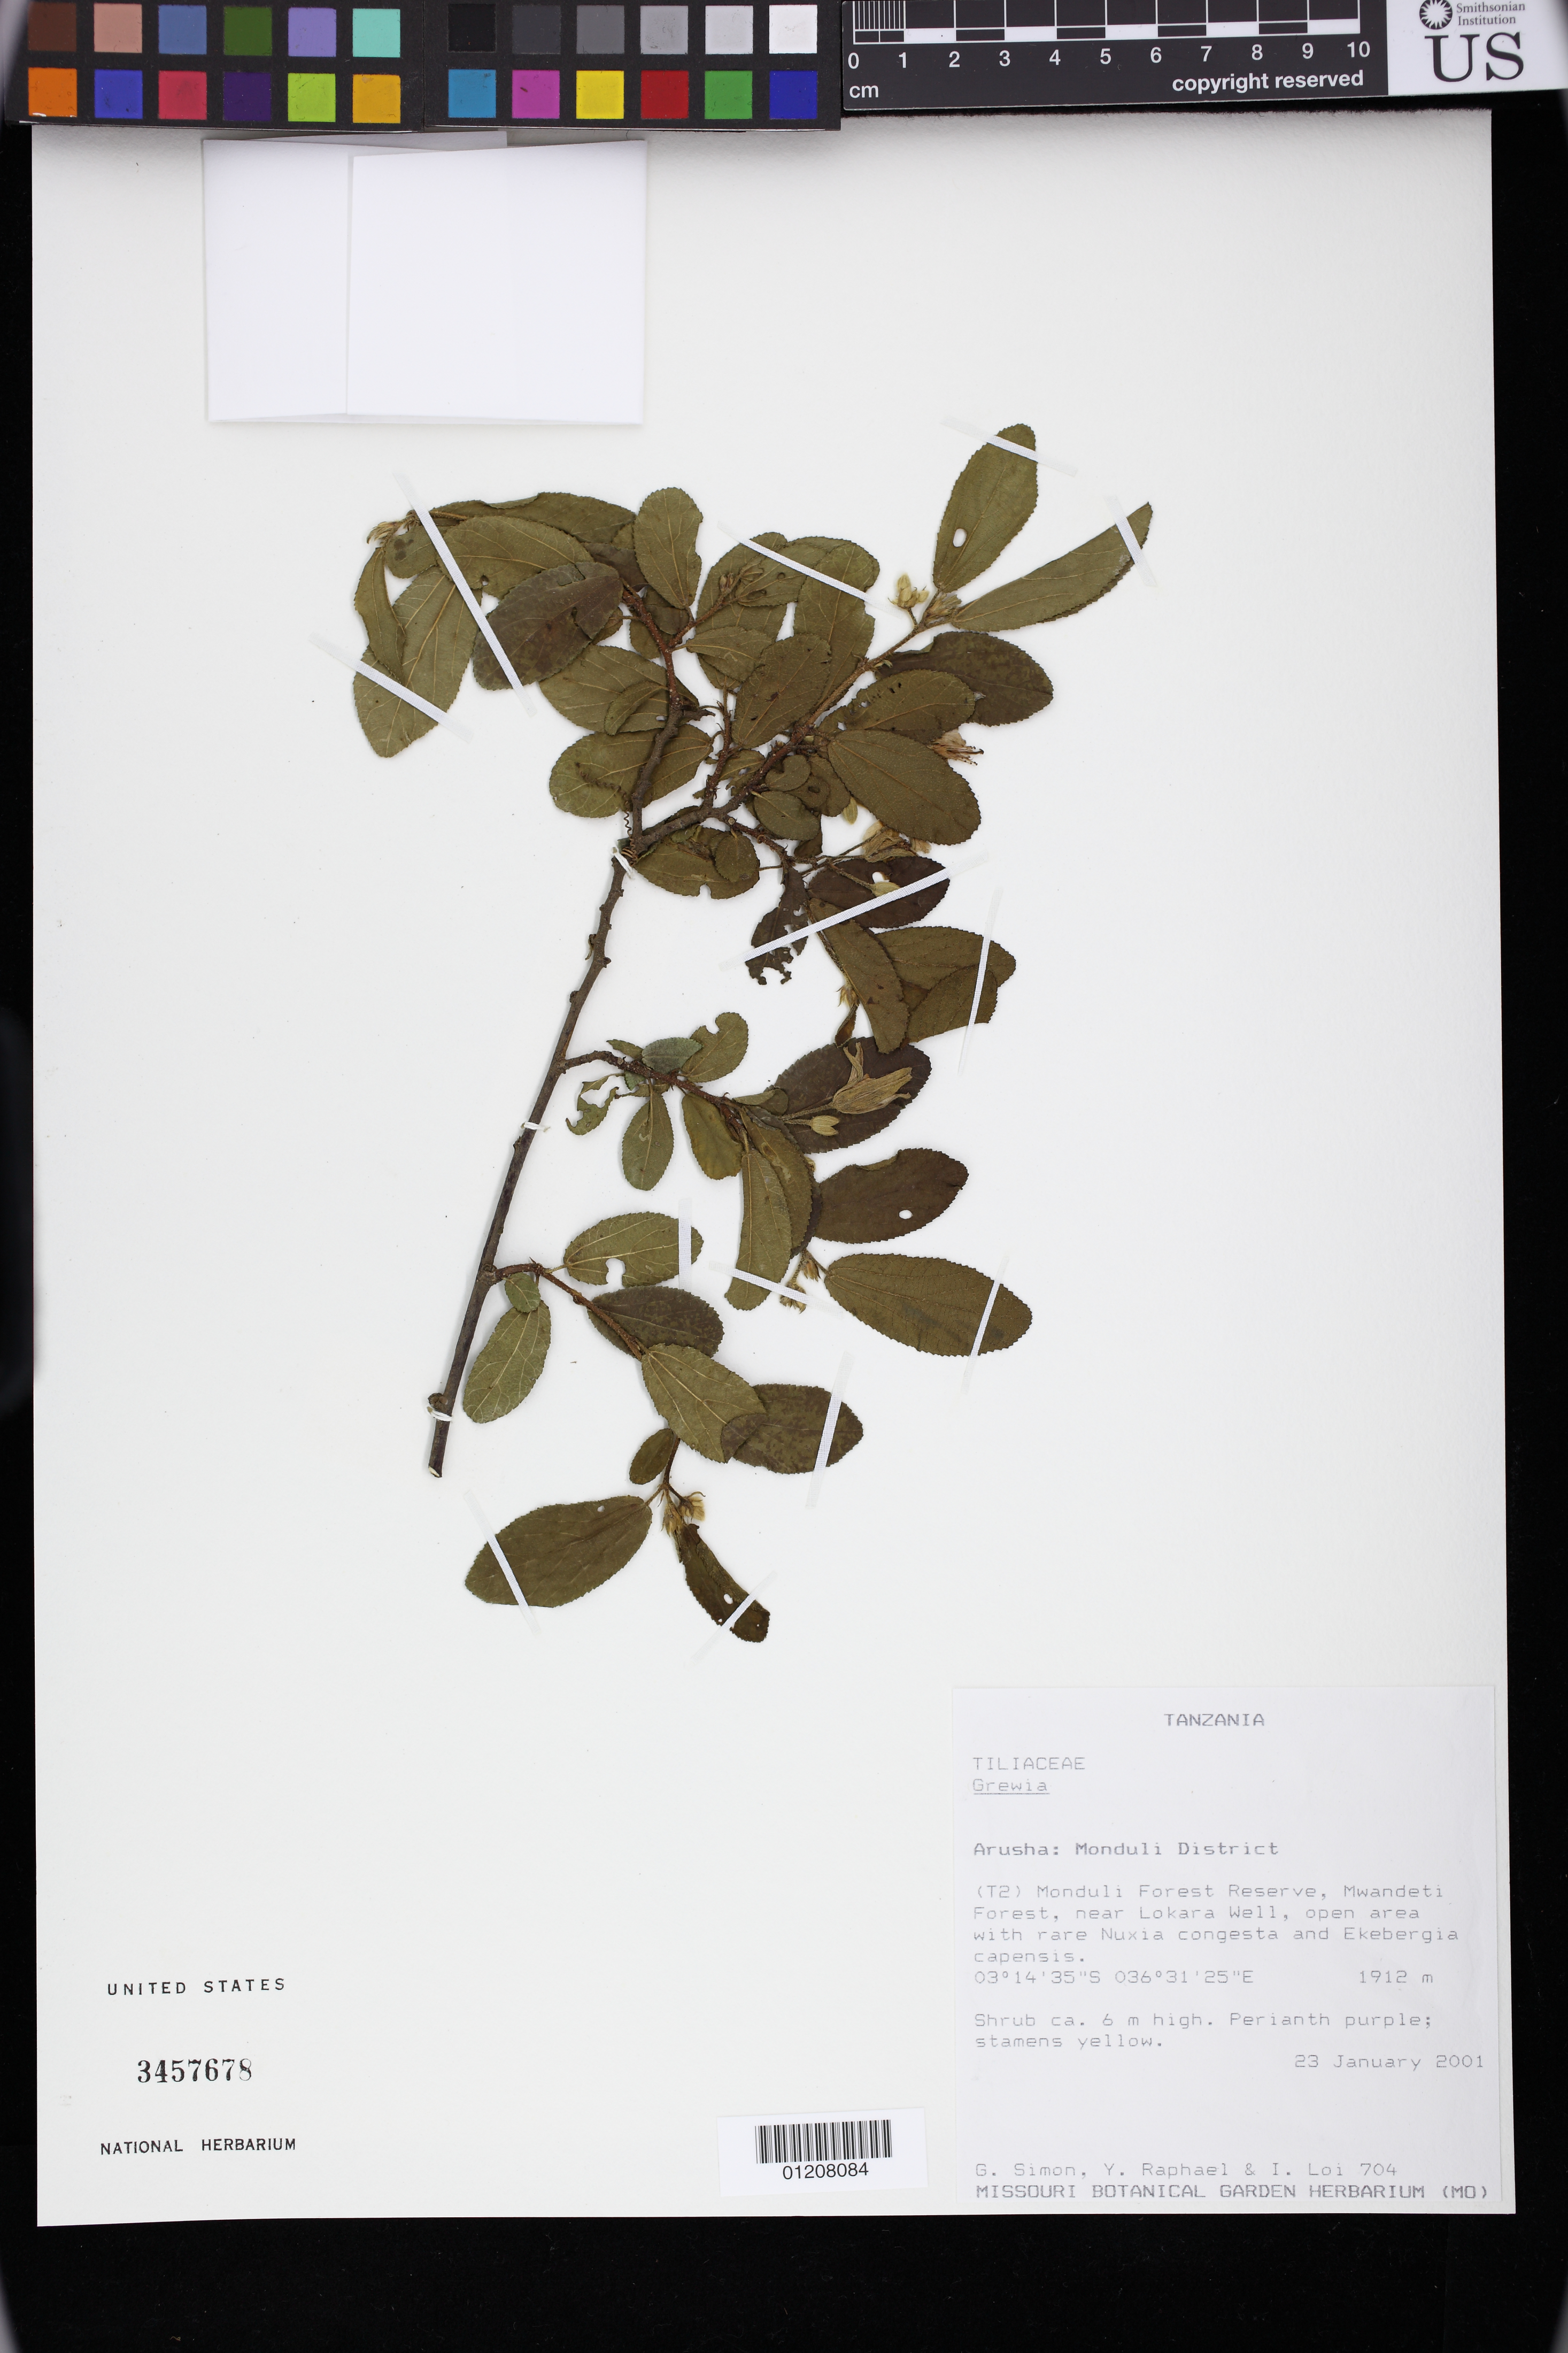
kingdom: Plantae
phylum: Tracheophyta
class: Magnoliopsida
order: Malvales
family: Malvaceae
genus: Grewia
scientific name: Grewia sp.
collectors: G. Simon, Y. Raphael & I. Loi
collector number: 704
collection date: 2001-01-23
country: Tanzania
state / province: Arusha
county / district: Monduli District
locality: (T2) Monduli Forest Reserve, Mwandeti Forest, near Lokara Well, open area with rare Nuxia congesta and Ekebergia capensis.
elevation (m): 1912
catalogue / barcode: US 3457678